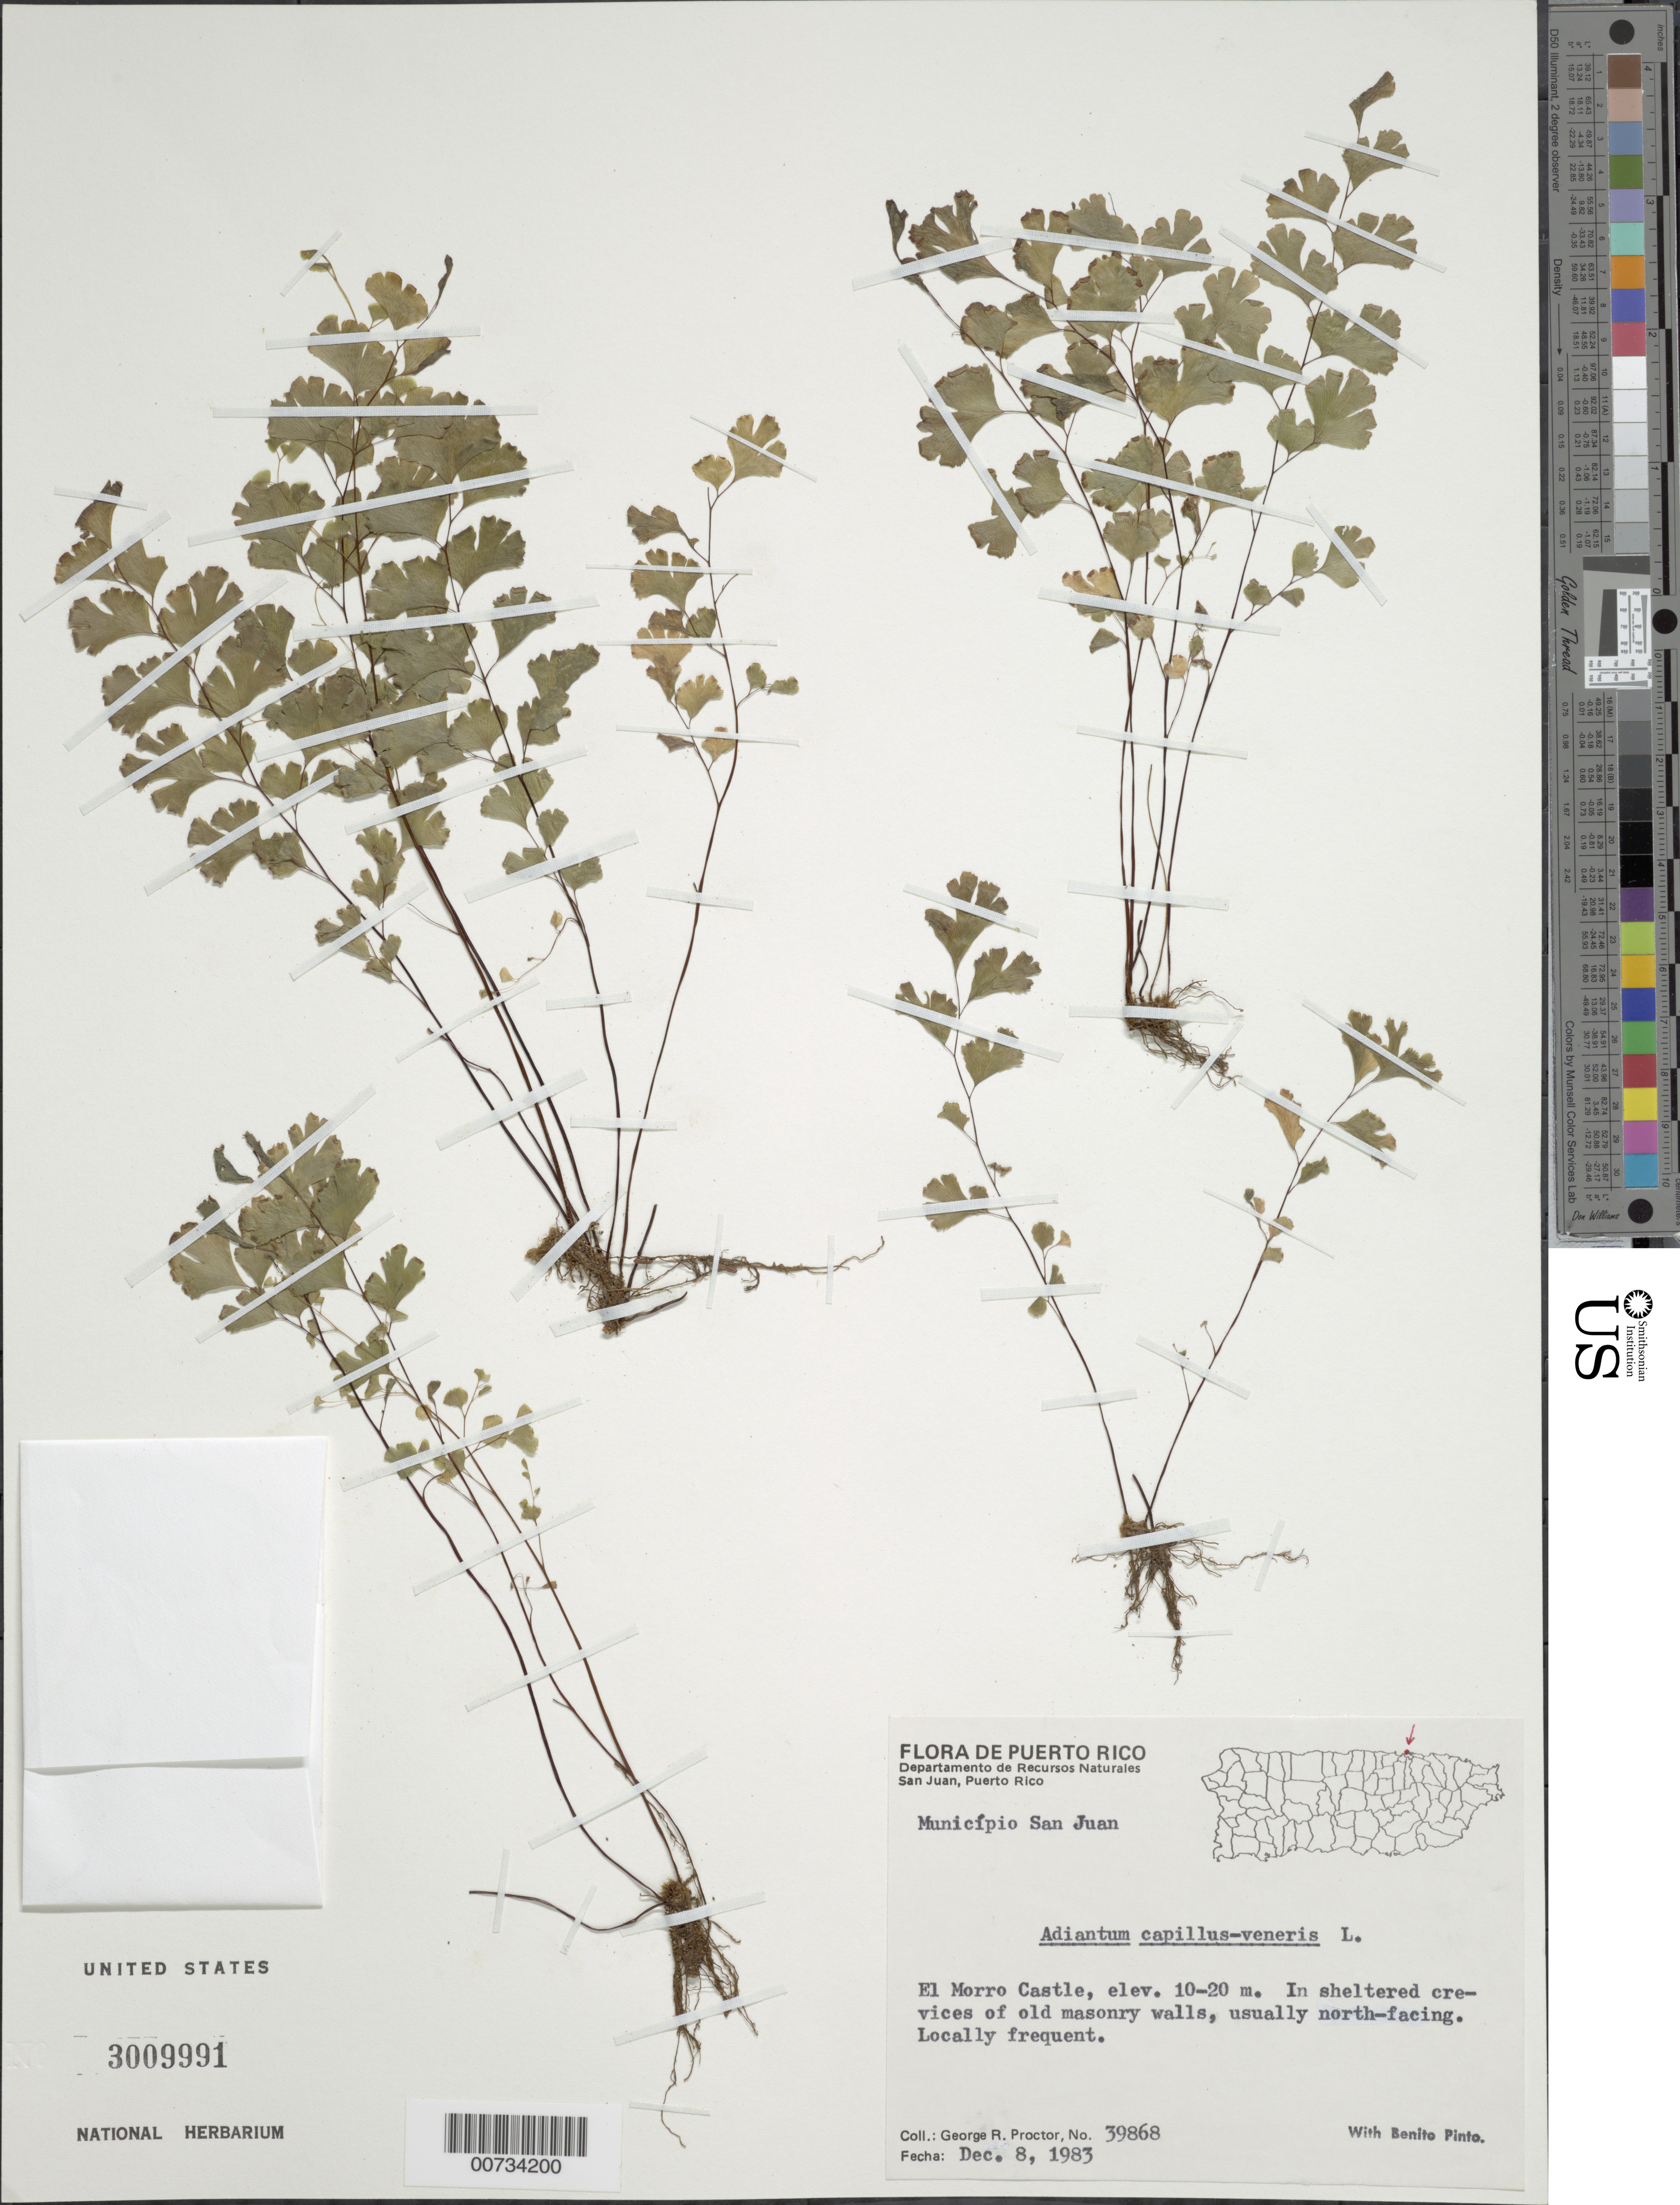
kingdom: Plantae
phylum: Tracheophyta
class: Polypodiopsida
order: Polypodiales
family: Pteridaceae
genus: Adiantum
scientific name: Adiantum capillus-veneris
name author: L.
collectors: G. R. Proctor & B. Pinto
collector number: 39868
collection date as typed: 08 Dec 1983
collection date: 1983-12-08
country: Puerto Rico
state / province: San Juan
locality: Mun. San Juan, El Morro Castle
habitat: In sheltered crevices of old masonry walls, usually north-facing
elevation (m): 10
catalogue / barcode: US 3009991